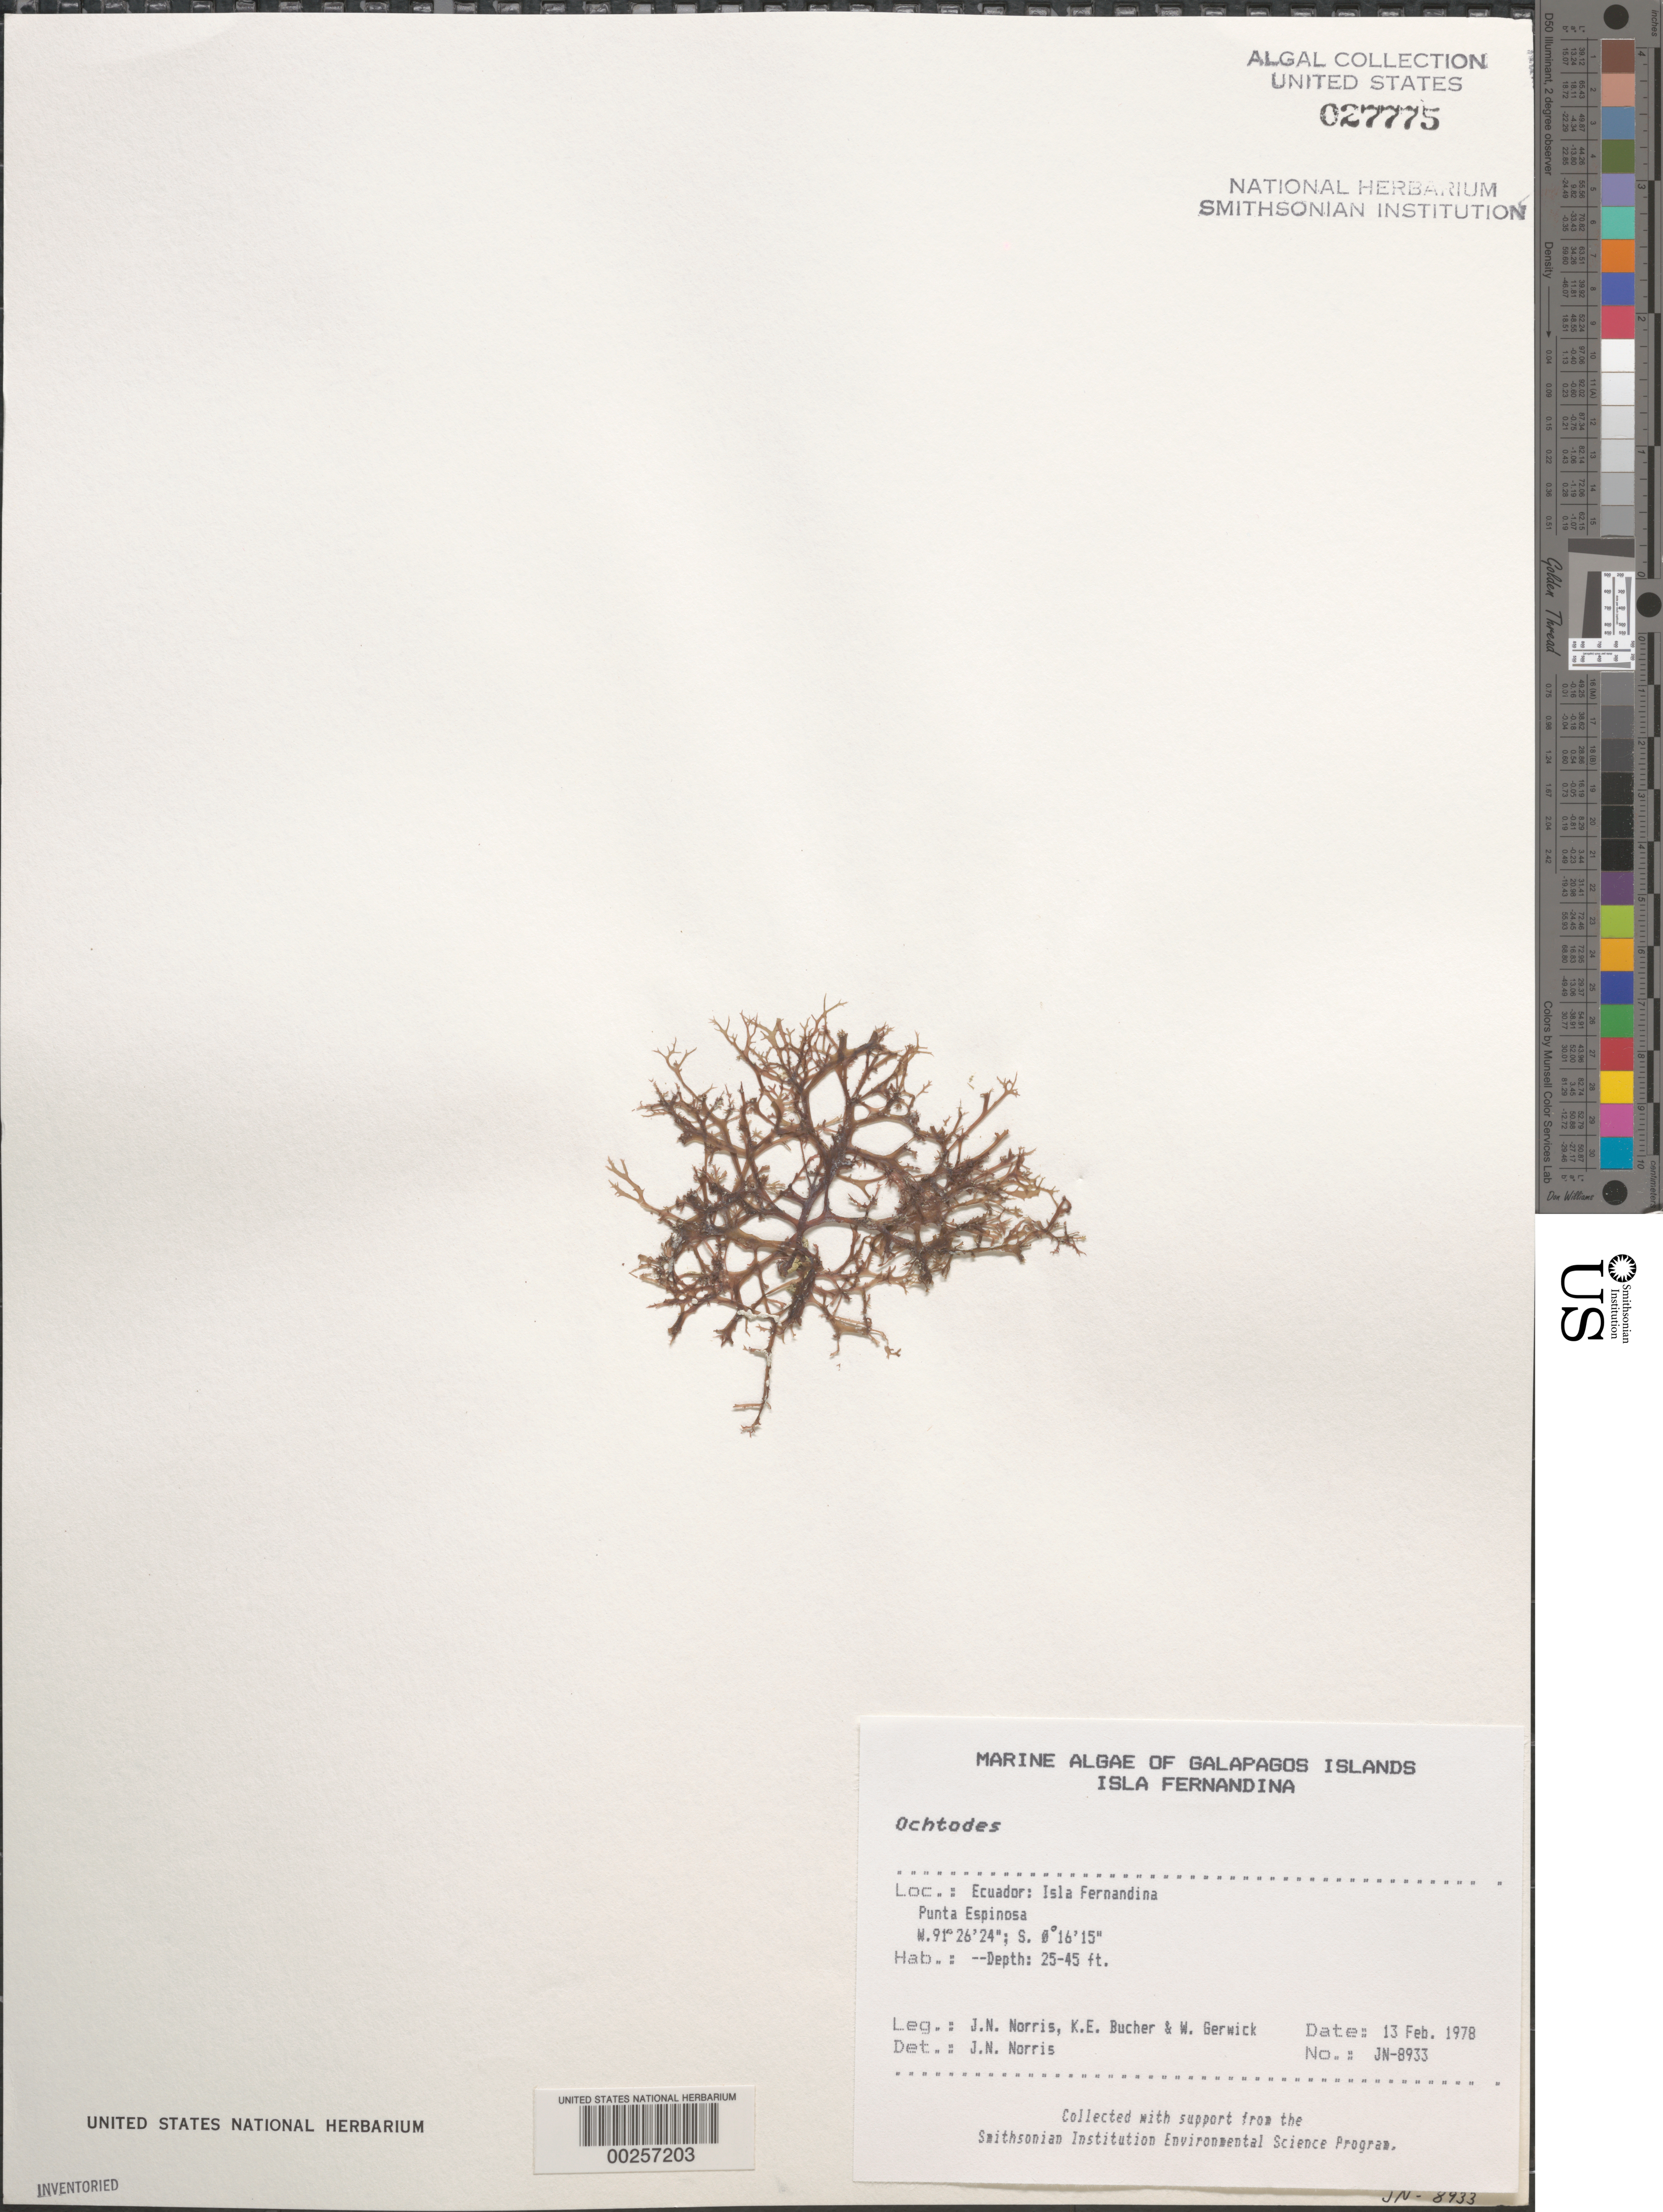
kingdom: Plantae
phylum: Rhodophyta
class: Florideophyceae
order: Gigartinales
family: Rhizophyllidaceae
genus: Ochtodes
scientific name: Ochtodes sp.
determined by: Norris, James N.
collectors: J. N. Norris, K. E. Bucher & W. Gerwick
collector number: JN-8933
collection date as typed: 13 Feb 1978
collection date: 1978-02-13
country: Ecuador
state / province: Colón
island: Fernandina [Narborough]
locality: Punta Espinosa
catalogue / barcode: US 27775